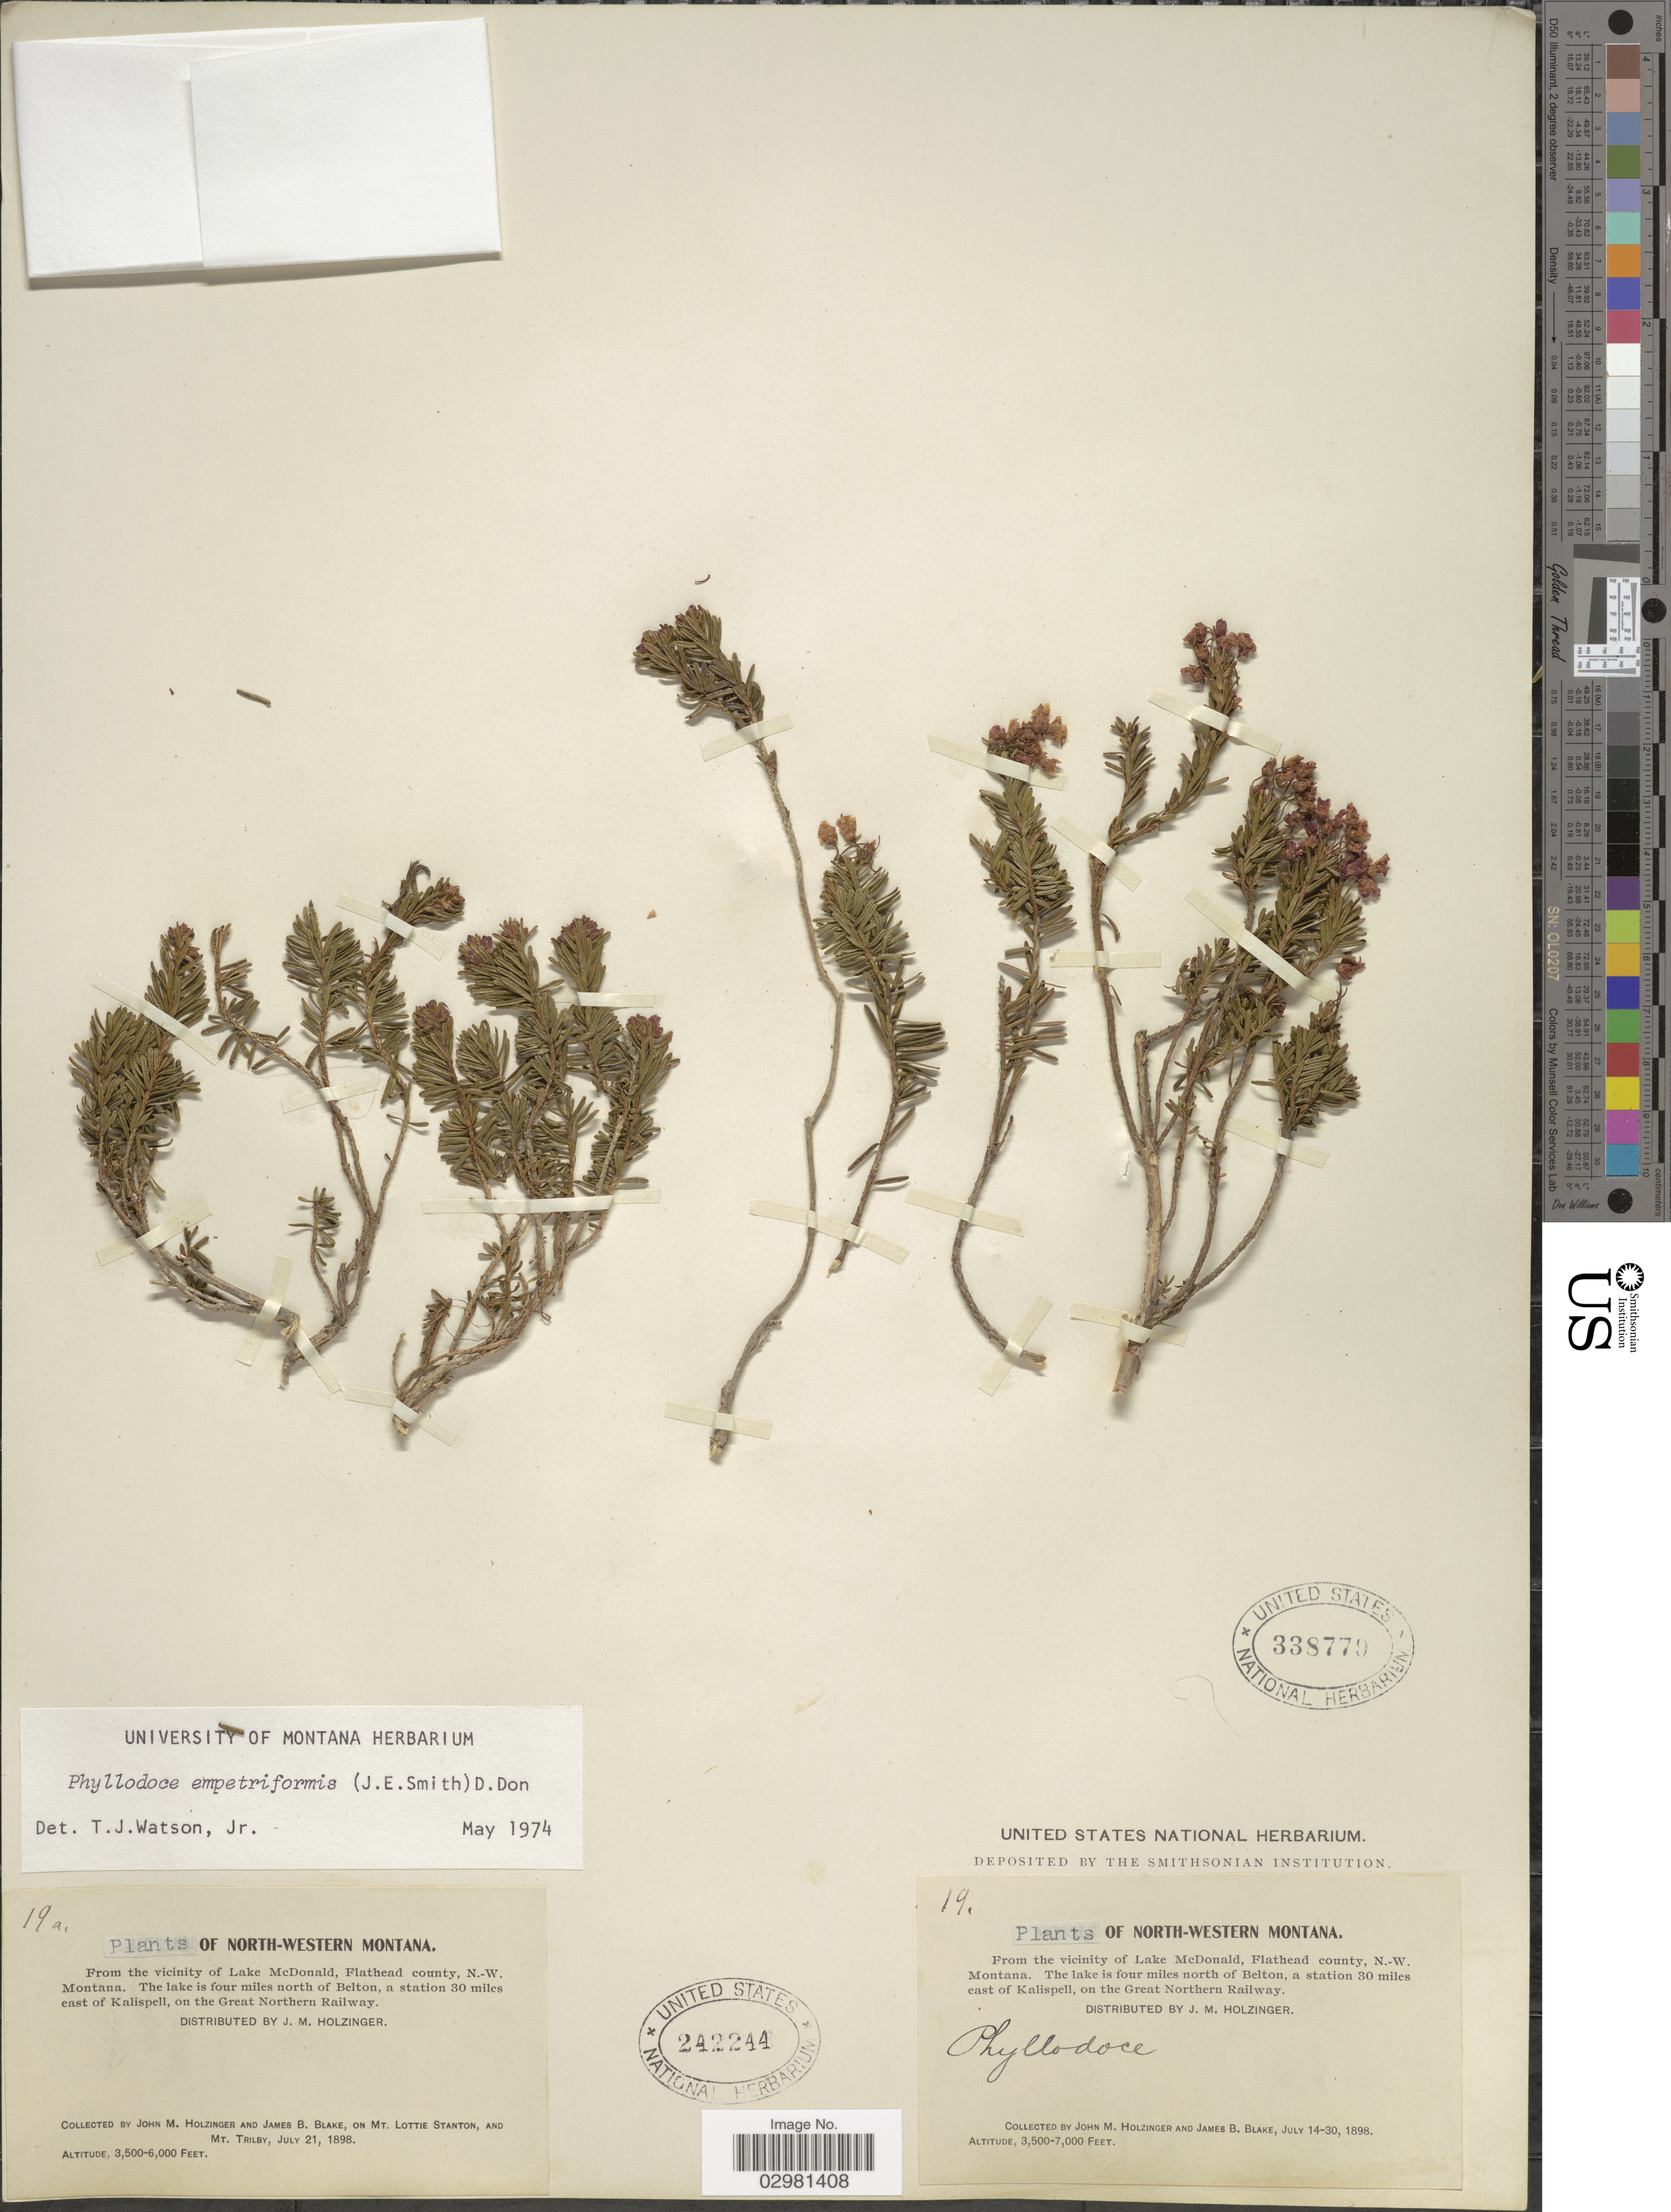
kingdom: Plantae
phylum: Tracheophyta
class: Magnoliopsida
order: Ericales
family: Ericaceae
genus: Phyllodoce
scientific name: Phyllodoce empetiformis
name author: (Small) D. Don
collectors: J. M. Holzinger & J. B. Blake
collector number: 19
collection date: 1898-07-14/1898-07-30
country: United States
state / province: Montana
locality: North-Western Montana, From the vicinity of Lake McDonald, Flathead county, N.-W. Montana. The lake is four miles north of Belton, a station 30 miles east of Kalispell, on the Great Northern Railway.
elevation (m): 1067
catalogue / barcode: US 338779-2